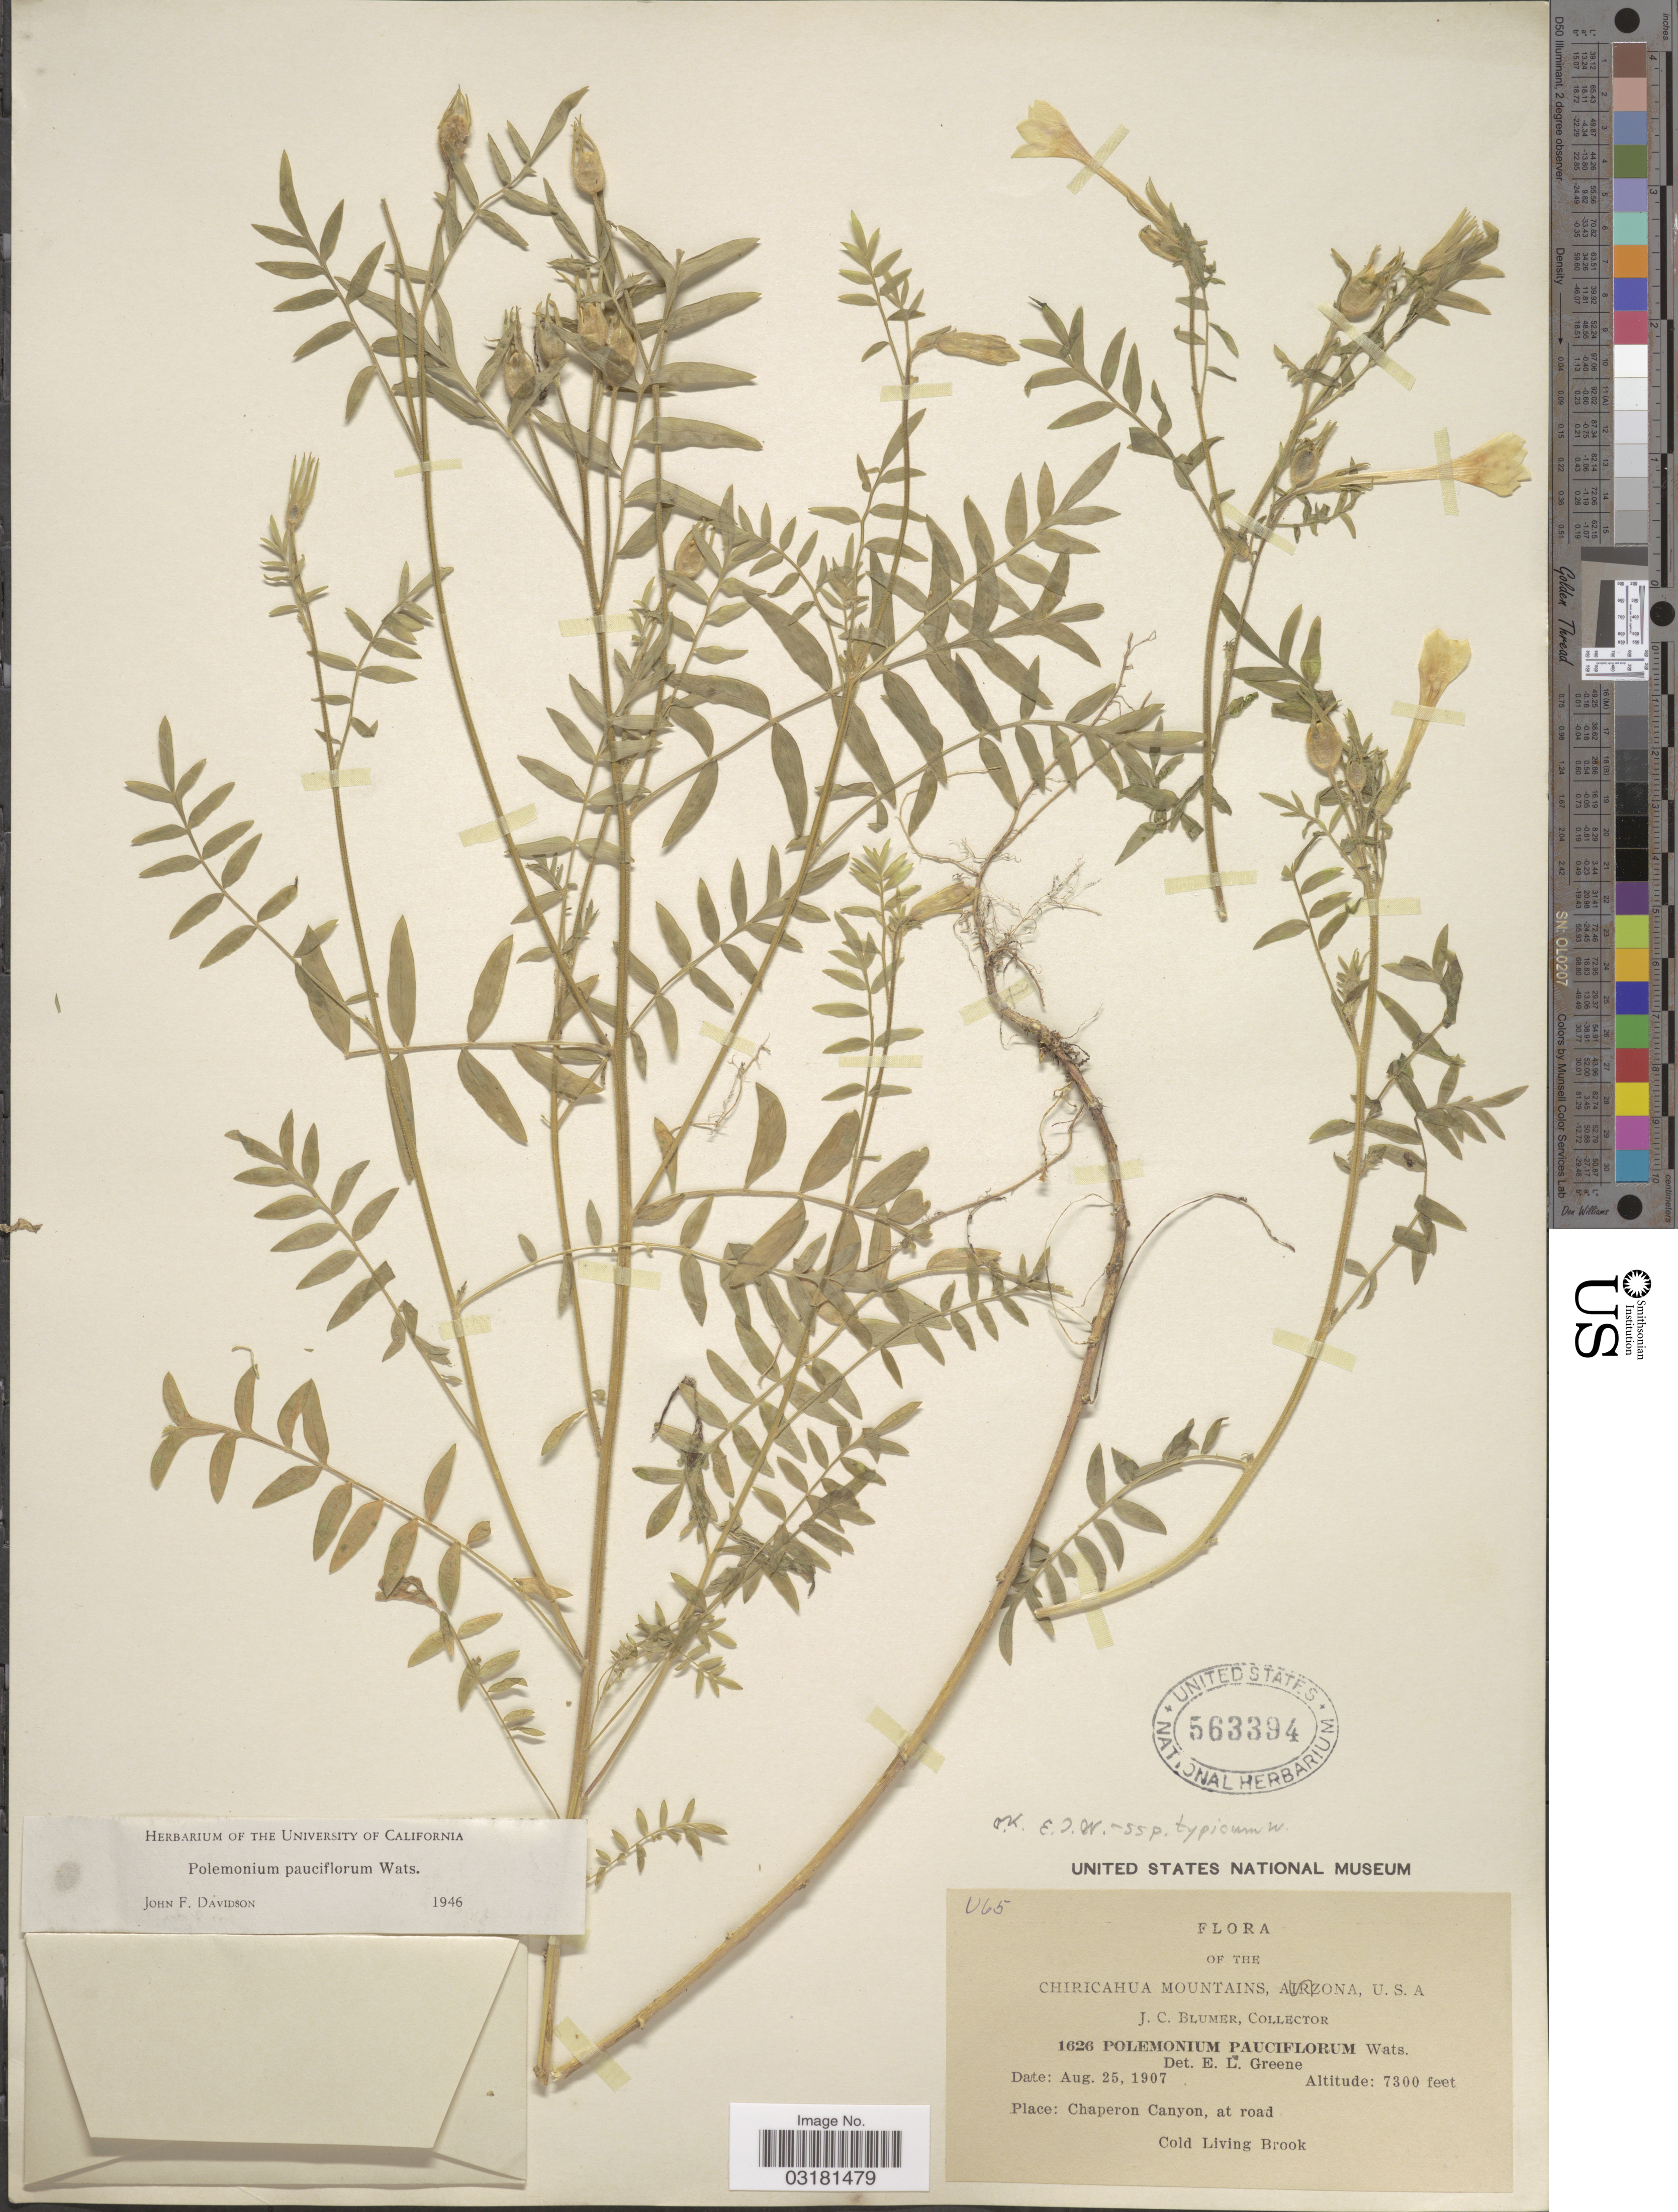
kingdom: Plantae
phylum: Tracheophyta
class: Magnoliopsida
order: Ericales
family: Polemoniaceae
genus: Polemonium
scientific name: Polemonium pauciflorum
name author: S. Watson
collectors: J. C. Blumer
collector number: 1626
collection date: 1907-08-25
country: United States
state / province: Arizona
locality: Chiricahua Mountains, Chaperon Canyon, at road. Cold Living Brook.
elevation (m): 2225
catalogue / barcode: US 563394